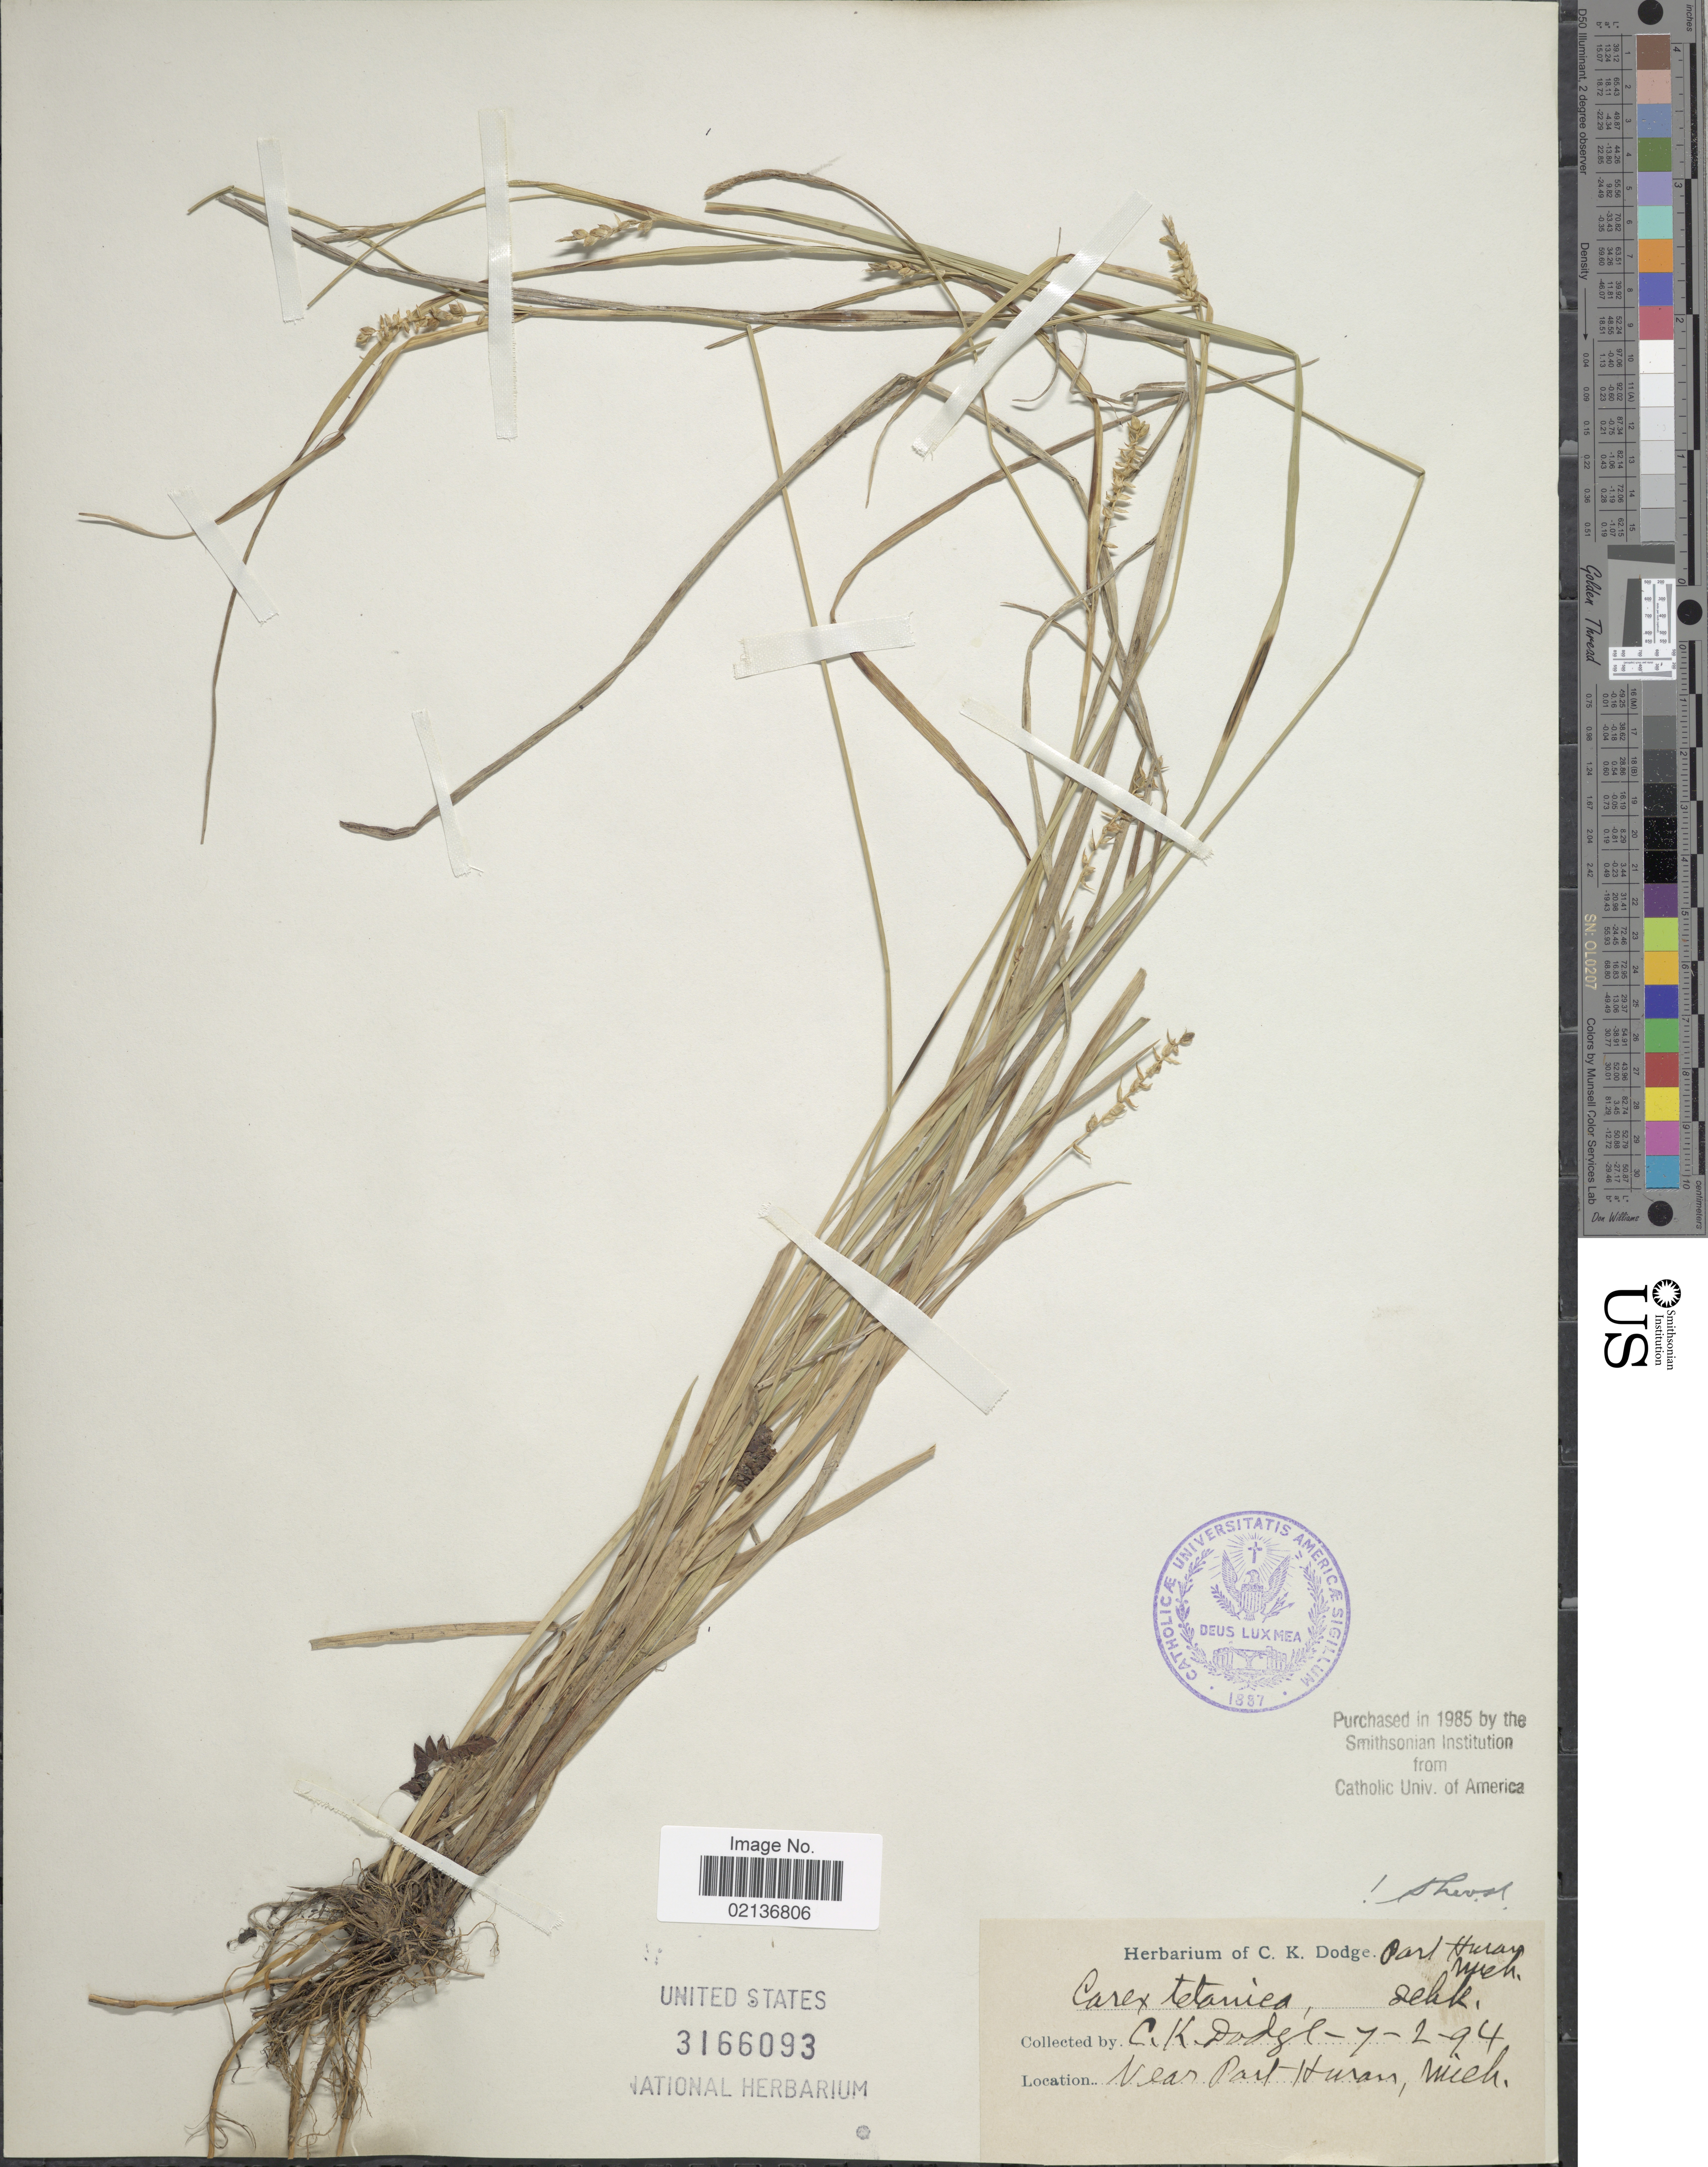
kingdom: Plantae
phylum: Tracheophyta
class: Liliopsida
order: Poales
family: Cyperaceae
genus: Carex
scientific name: Carex tetanica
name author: Schkuhr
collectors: C. Dodge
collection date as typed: Transcribed d/m/y: 2/7/94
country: United States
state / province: Michigan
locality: Near Port Huron, Mich.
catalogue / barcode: US 3166093